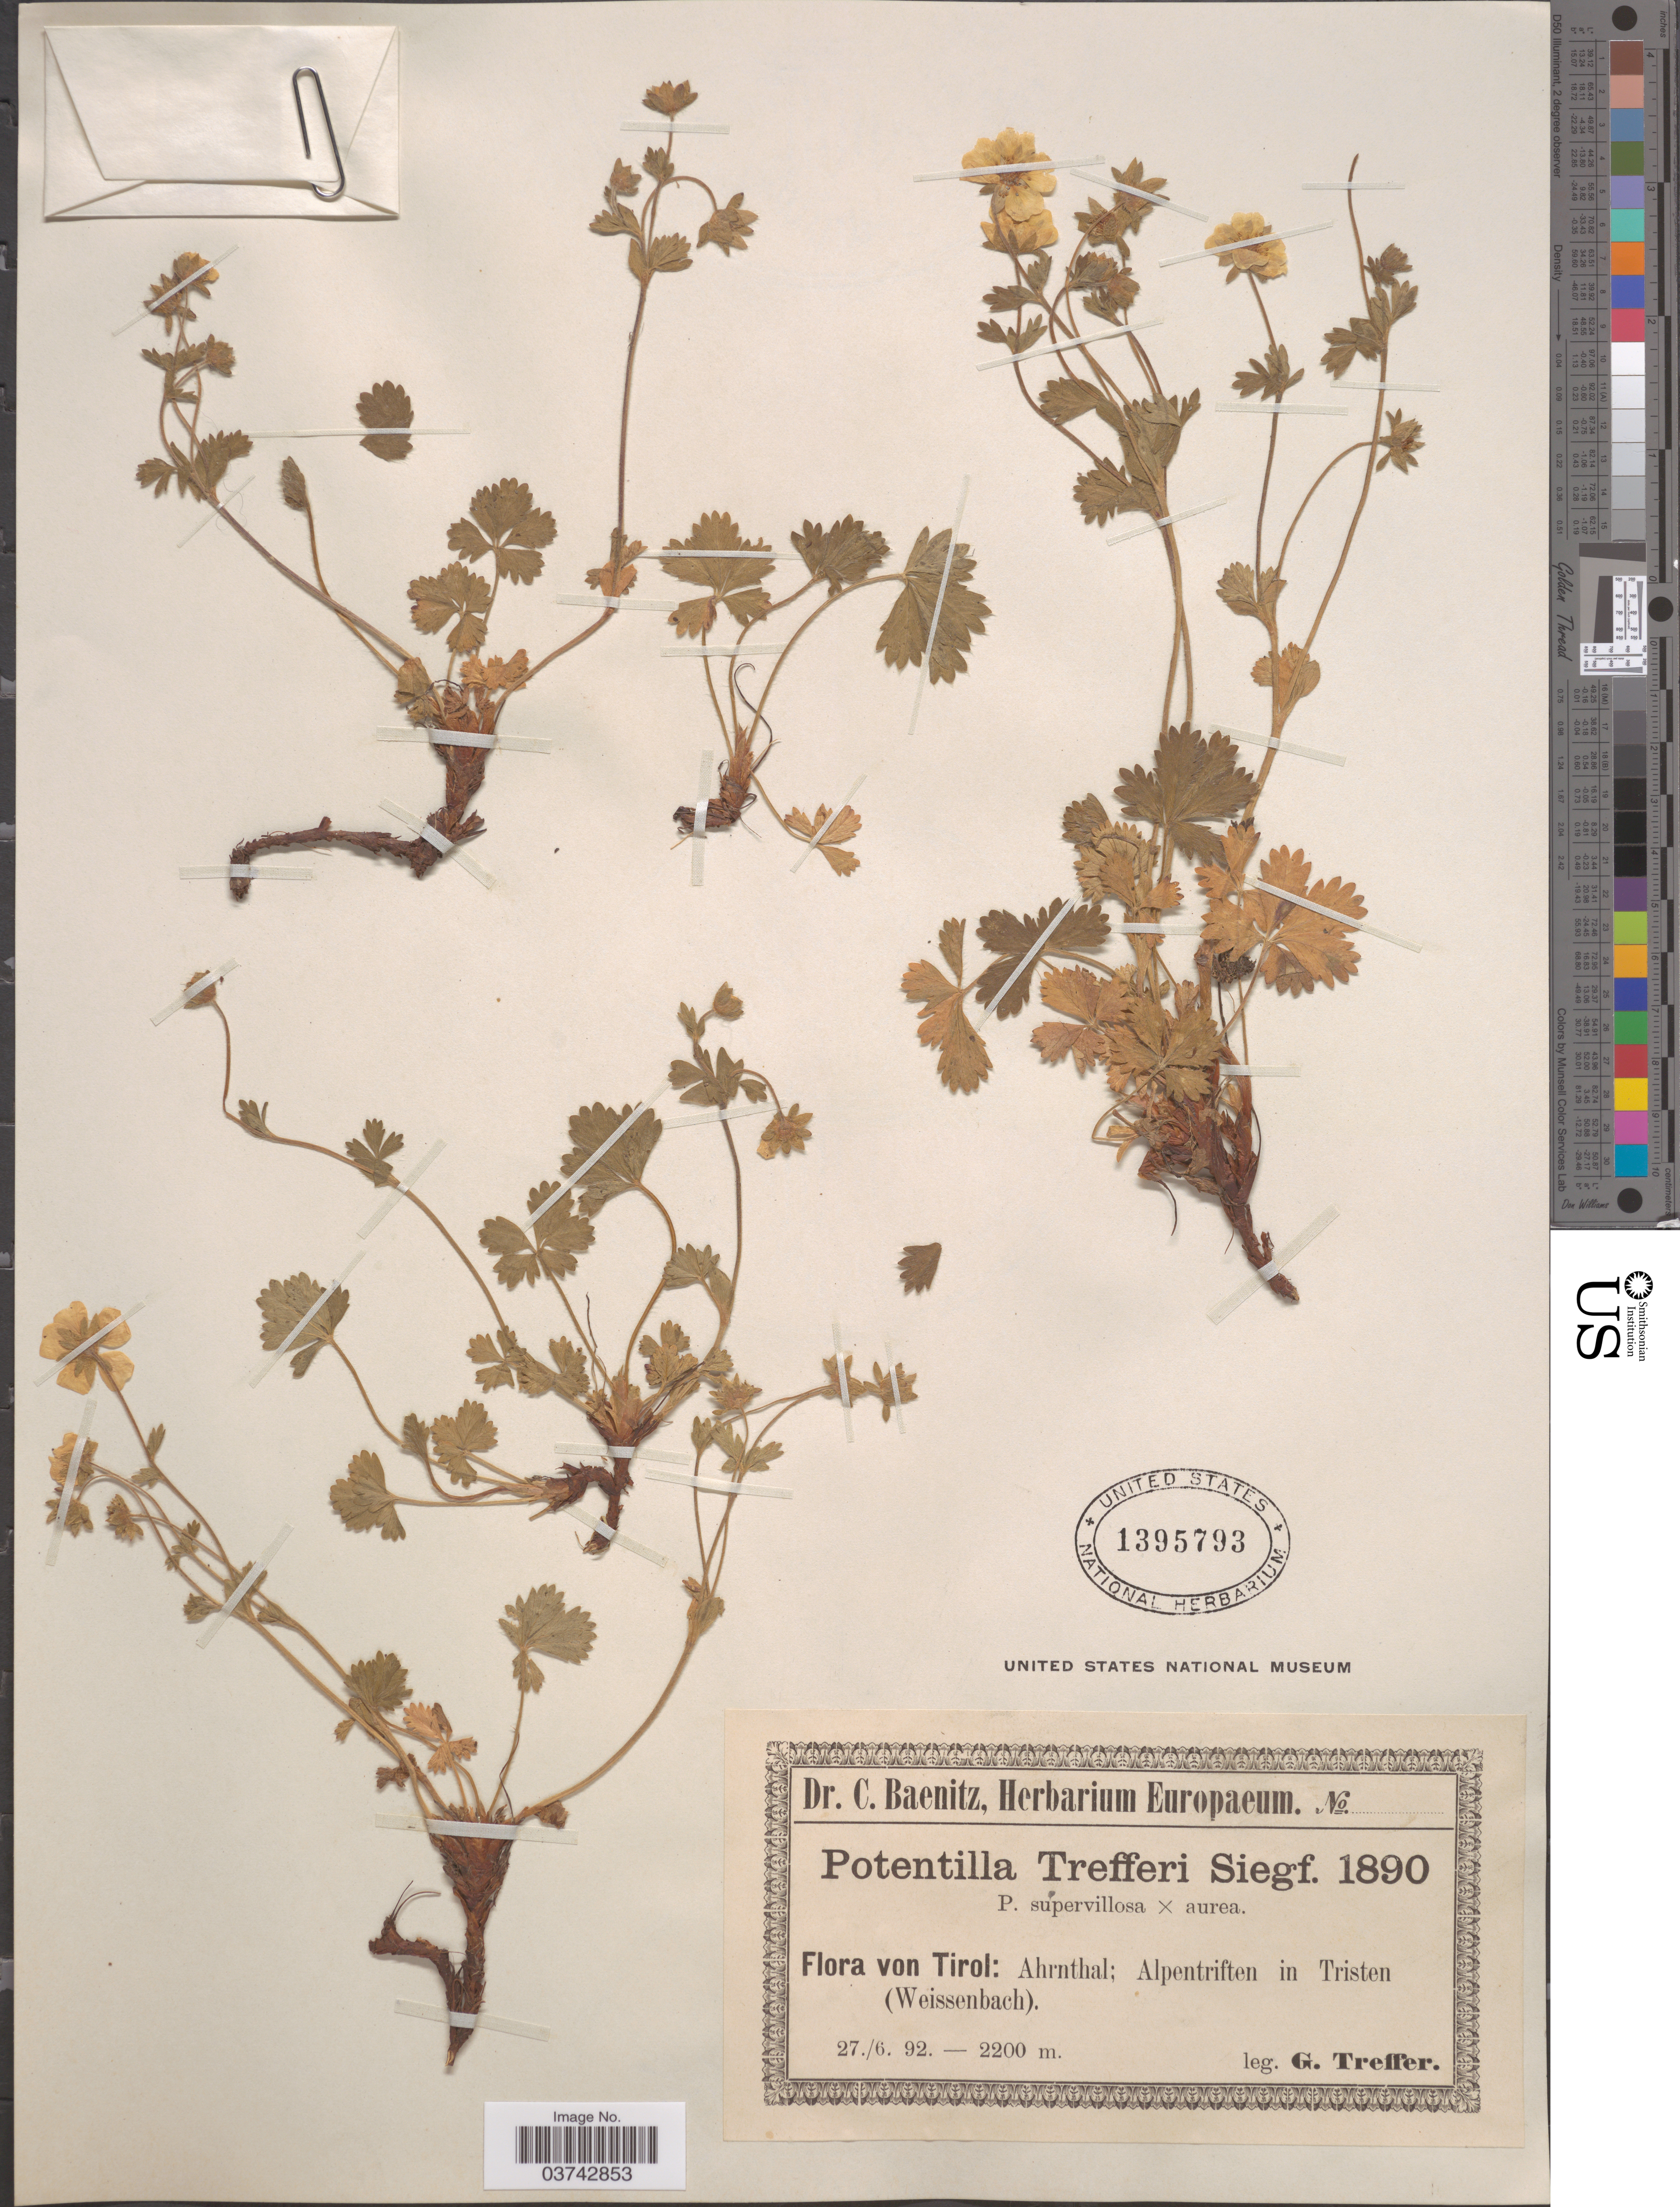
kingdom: Plantae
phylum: Tracheophyta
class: Magnoliopsida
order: Rosales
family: Rosaceae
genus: Potentilla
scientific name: Potentilla x trefferi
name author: Siegfr.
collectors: G. Treffer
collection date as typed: Transcribed d/m/y: 27/6/92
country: Austria / Italy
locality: Tirol: Ahrnthal; Alpentriften in Tristen (Weissenbach).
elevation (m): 2200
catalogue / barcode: US 1395793